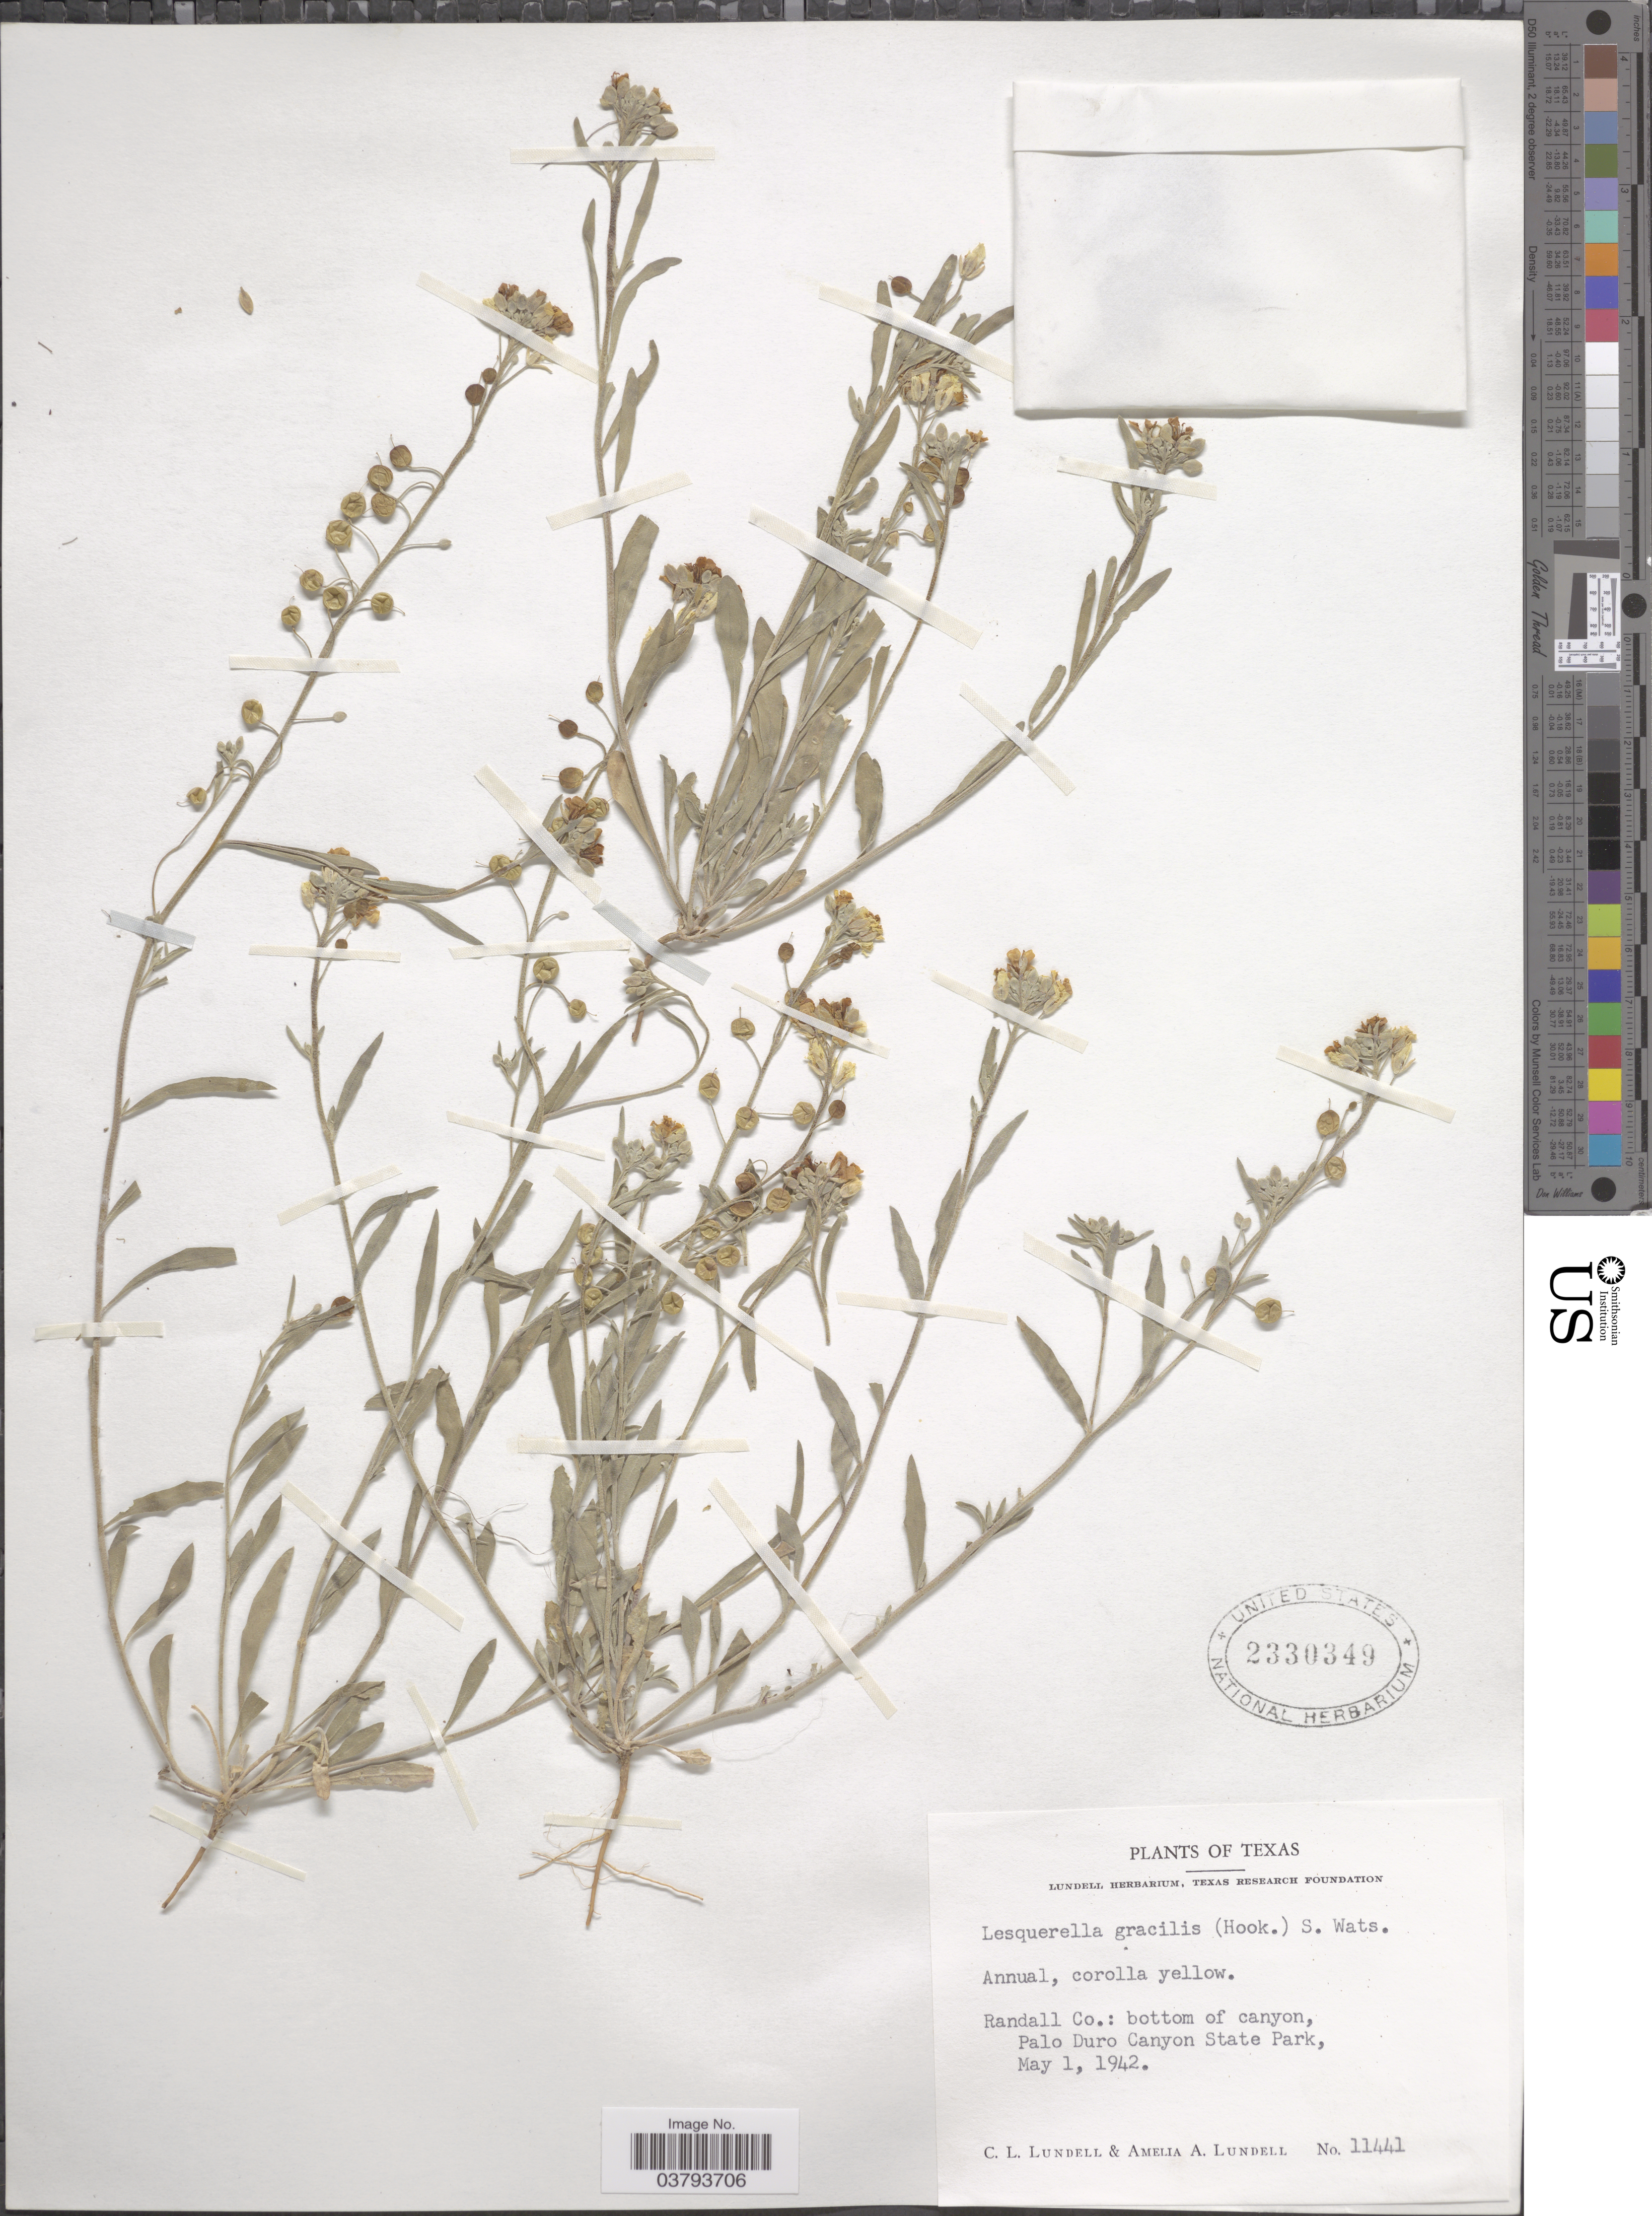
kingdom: Plantae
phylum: Tracheophyta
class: Magnoliopsida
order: Brassicales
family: Brassicaceae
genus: Lesquerella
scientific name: Lesquerella gracilis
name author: (Hook.) S. Watson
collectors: C. L. Lundell & A. A. Lundell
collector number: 11441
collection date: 1942-05-01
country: United States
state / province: Texas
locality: Randall Co.: bottom of canyon, Palo Duro Canyon State Park.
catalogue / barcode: US 2330349